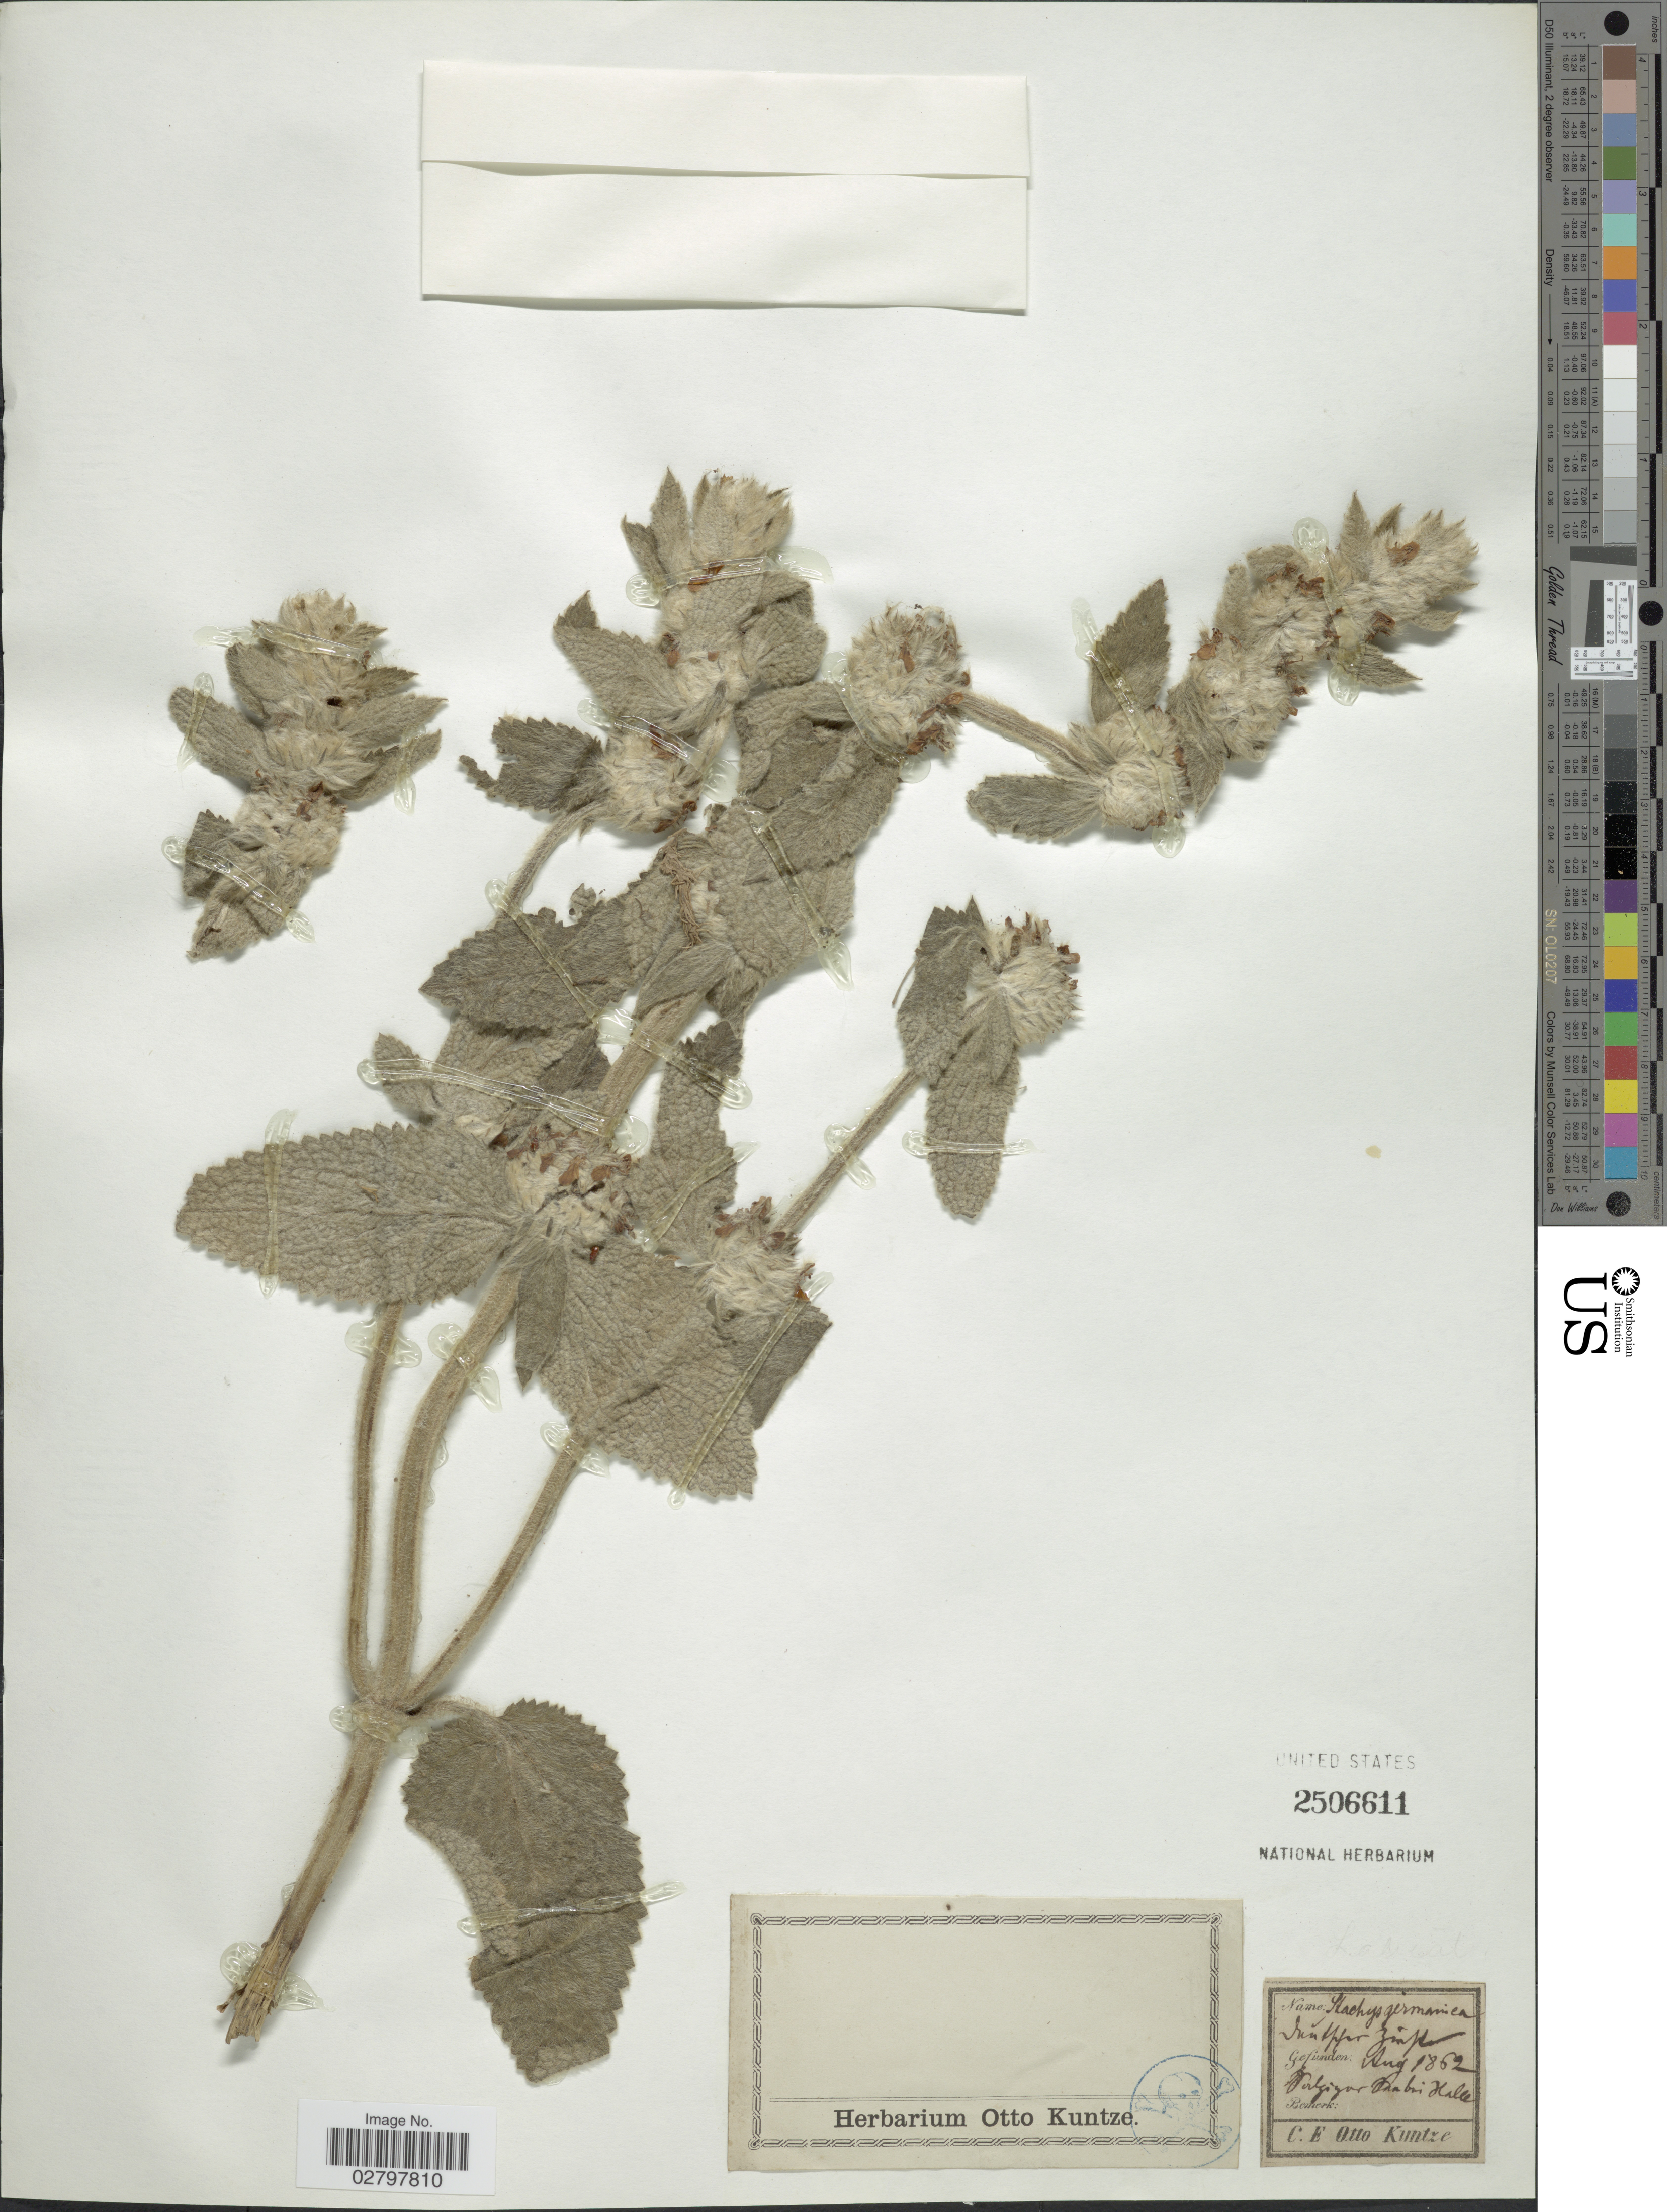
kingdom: Plantae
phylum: Tracheophyta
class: Magnoliopsida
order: Lamiales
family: Lamiaceae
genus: Stachys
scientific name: Stachys germanica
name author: L.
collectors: C.E.O. Kuntze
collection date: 1862-08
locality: Verligor Babi Halle. [interpreted]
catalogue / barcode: US 2506611